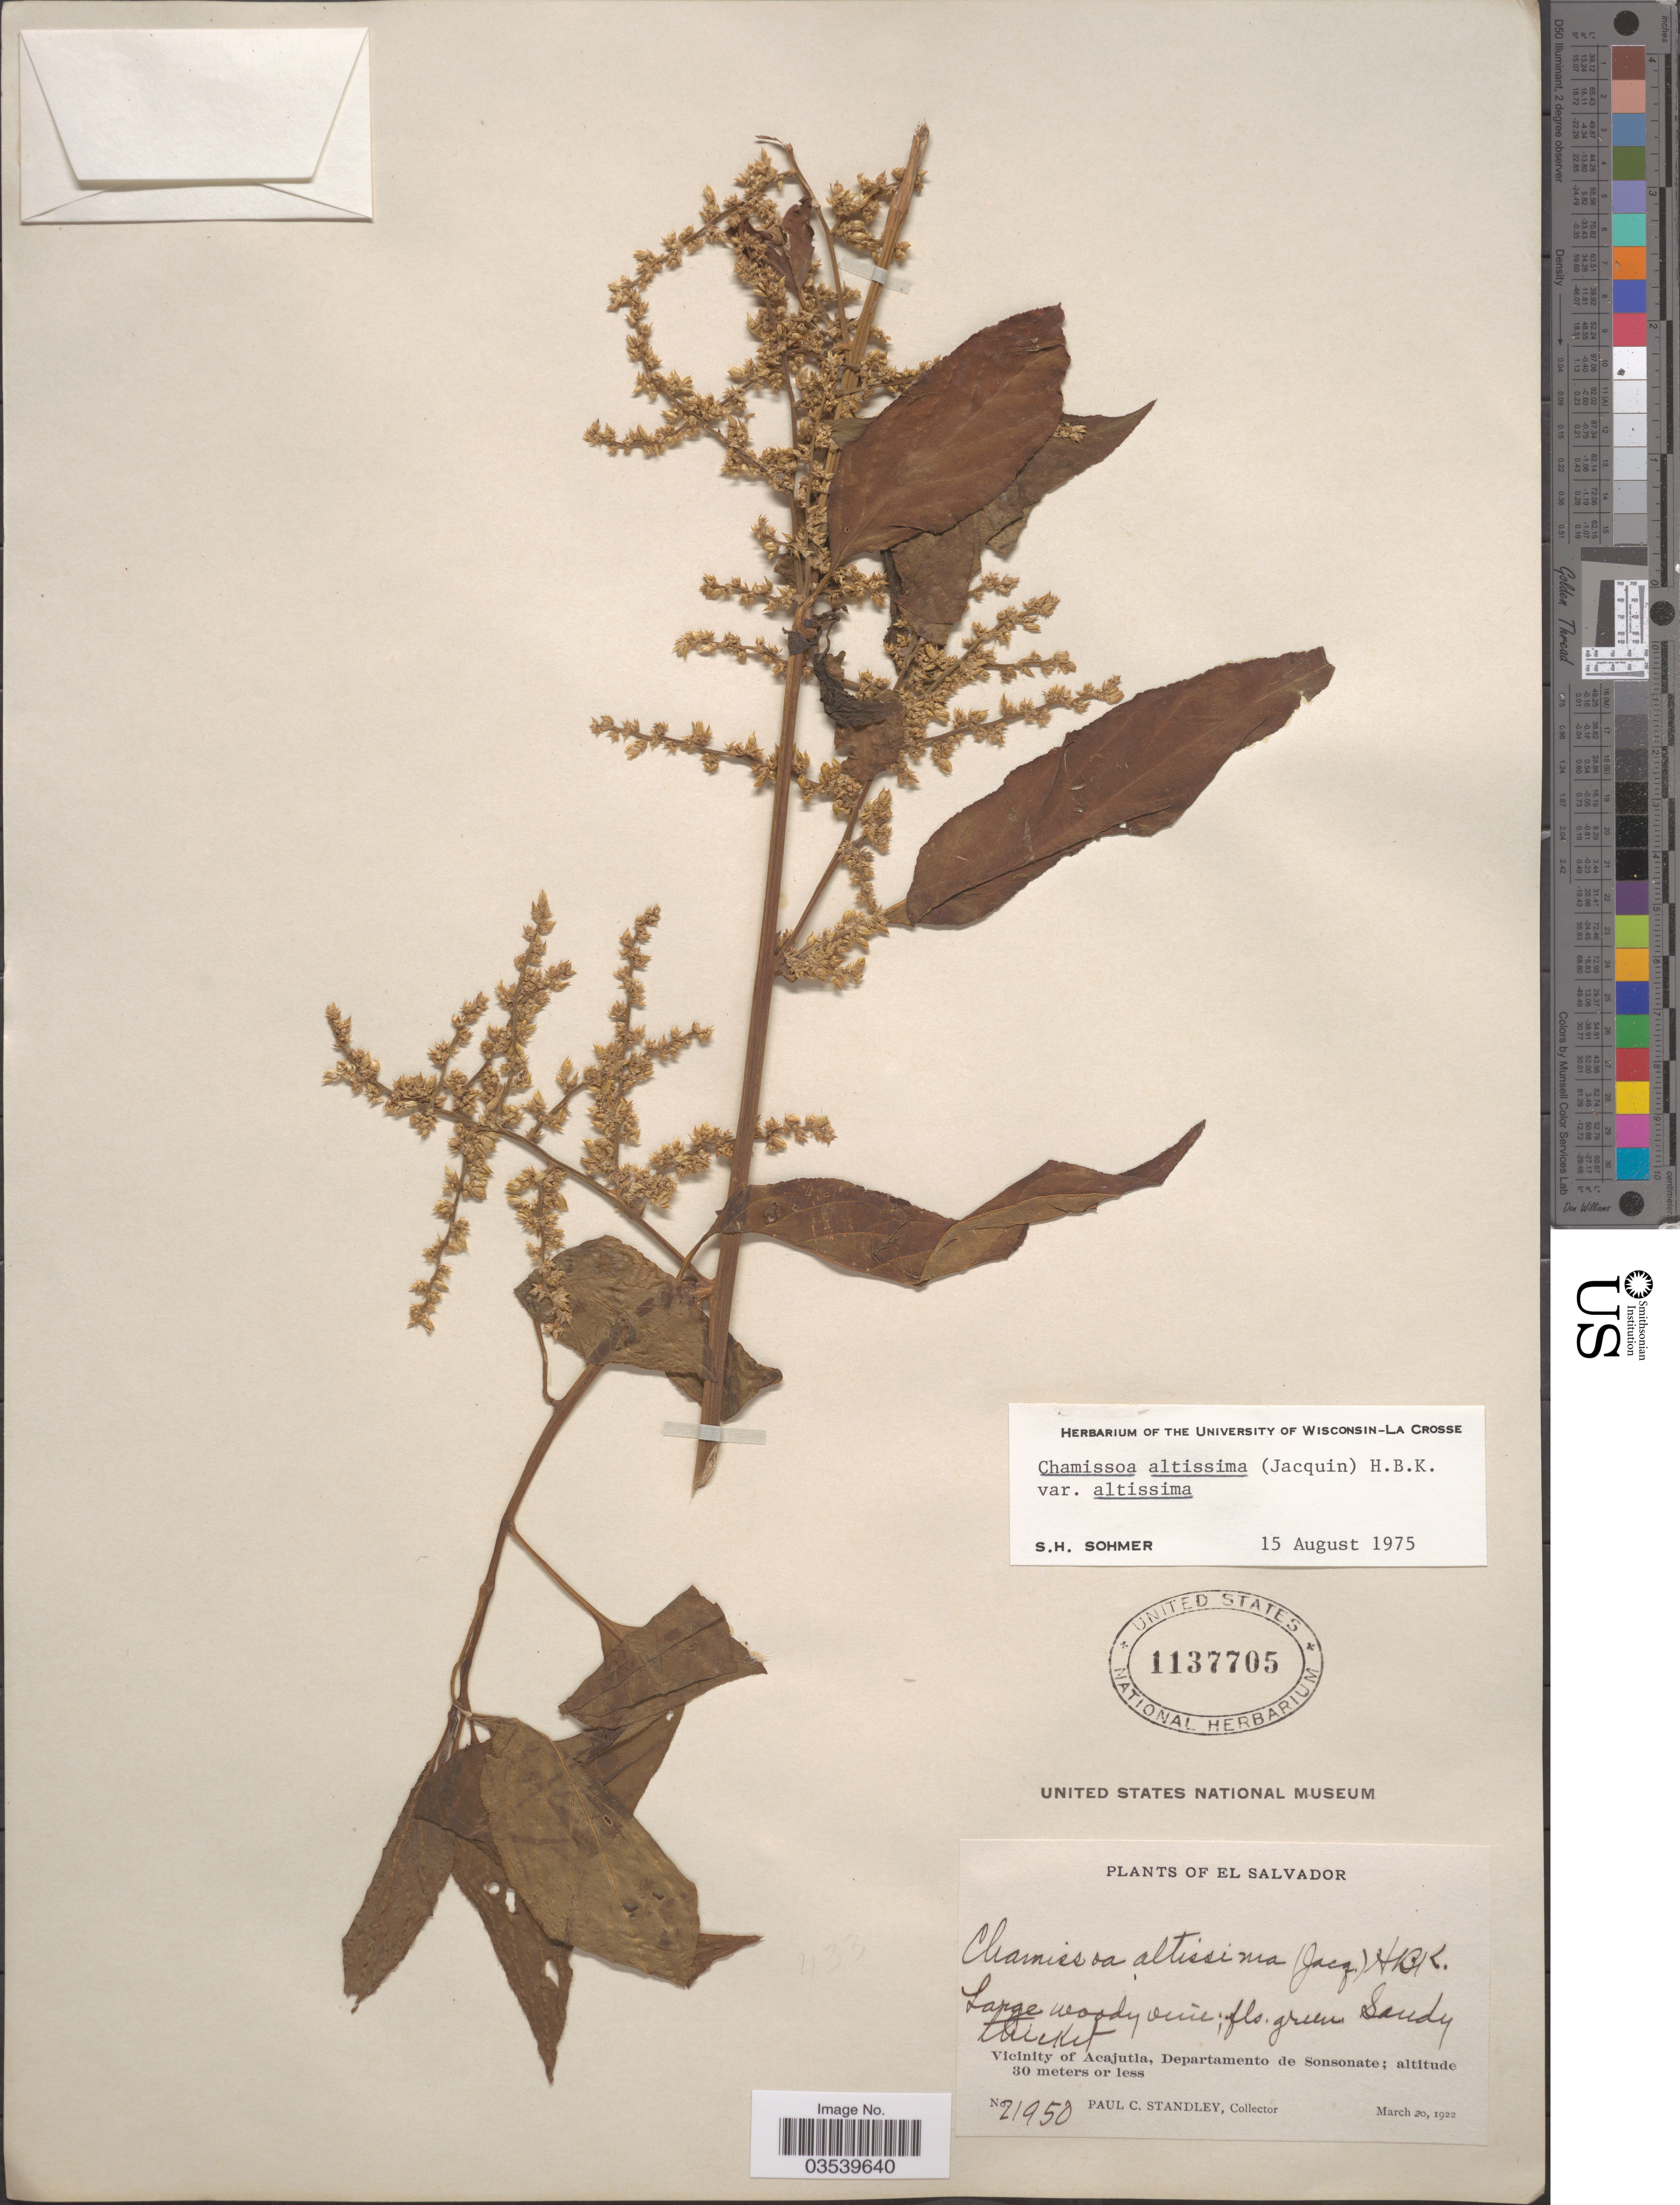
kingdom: Plantae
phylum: Tracheophyta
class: Magnoliopsida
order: Caryophyllales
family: Amaranthaceae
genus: Chamissoa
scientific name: Chamissoa altissima var. altissima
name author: (Jacq.) Kunth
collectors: P. C. Standley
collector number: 21950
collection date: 1922-03-20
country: El Salvador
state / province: Sonsonate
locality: Vicinity of Acajutla, Departamento de Sonsonate.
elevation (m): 30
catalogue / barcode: US 1137705